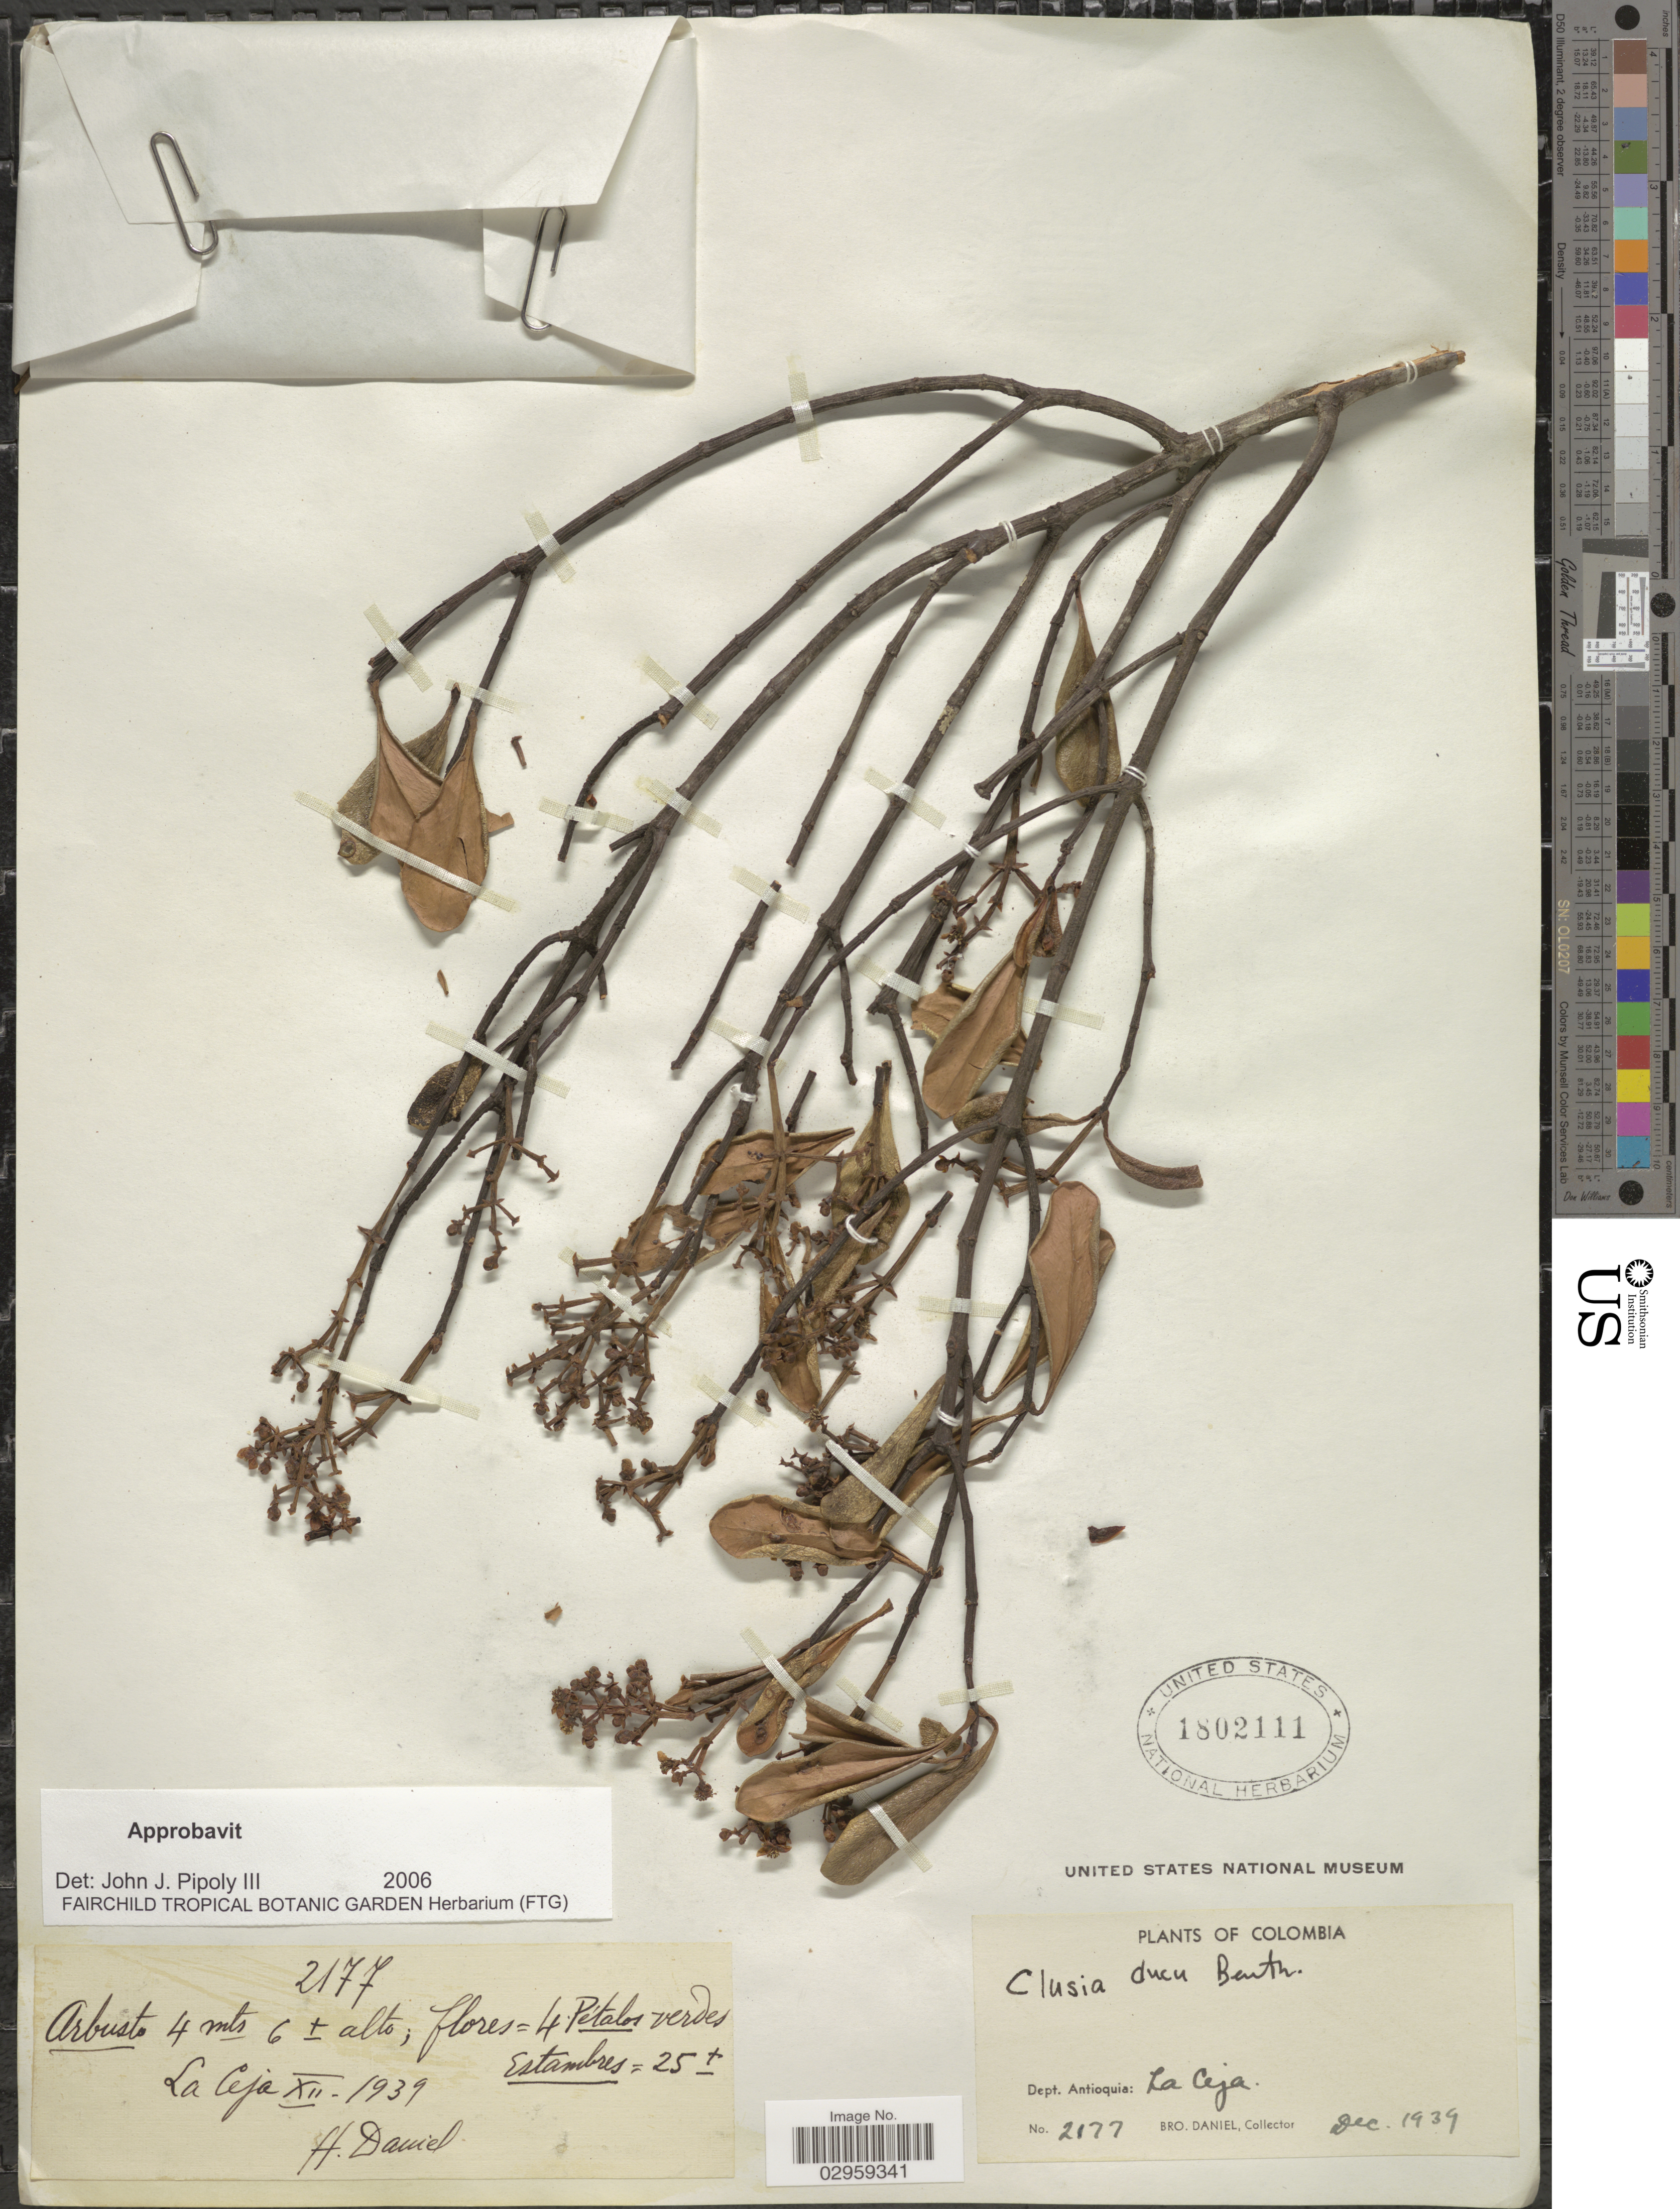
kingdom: Plantae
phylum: Tracheophyta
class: Magnoliopsida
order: Malpighiales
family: Clusiaceae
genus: Clusia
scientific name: Clusia ducu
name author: Benth.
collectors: Bro. Daniel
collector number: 2177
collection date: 1939-12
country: Colombia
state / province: Antioquia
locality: Dept. Antioquia: La Ceja.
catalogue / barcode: US 1802111